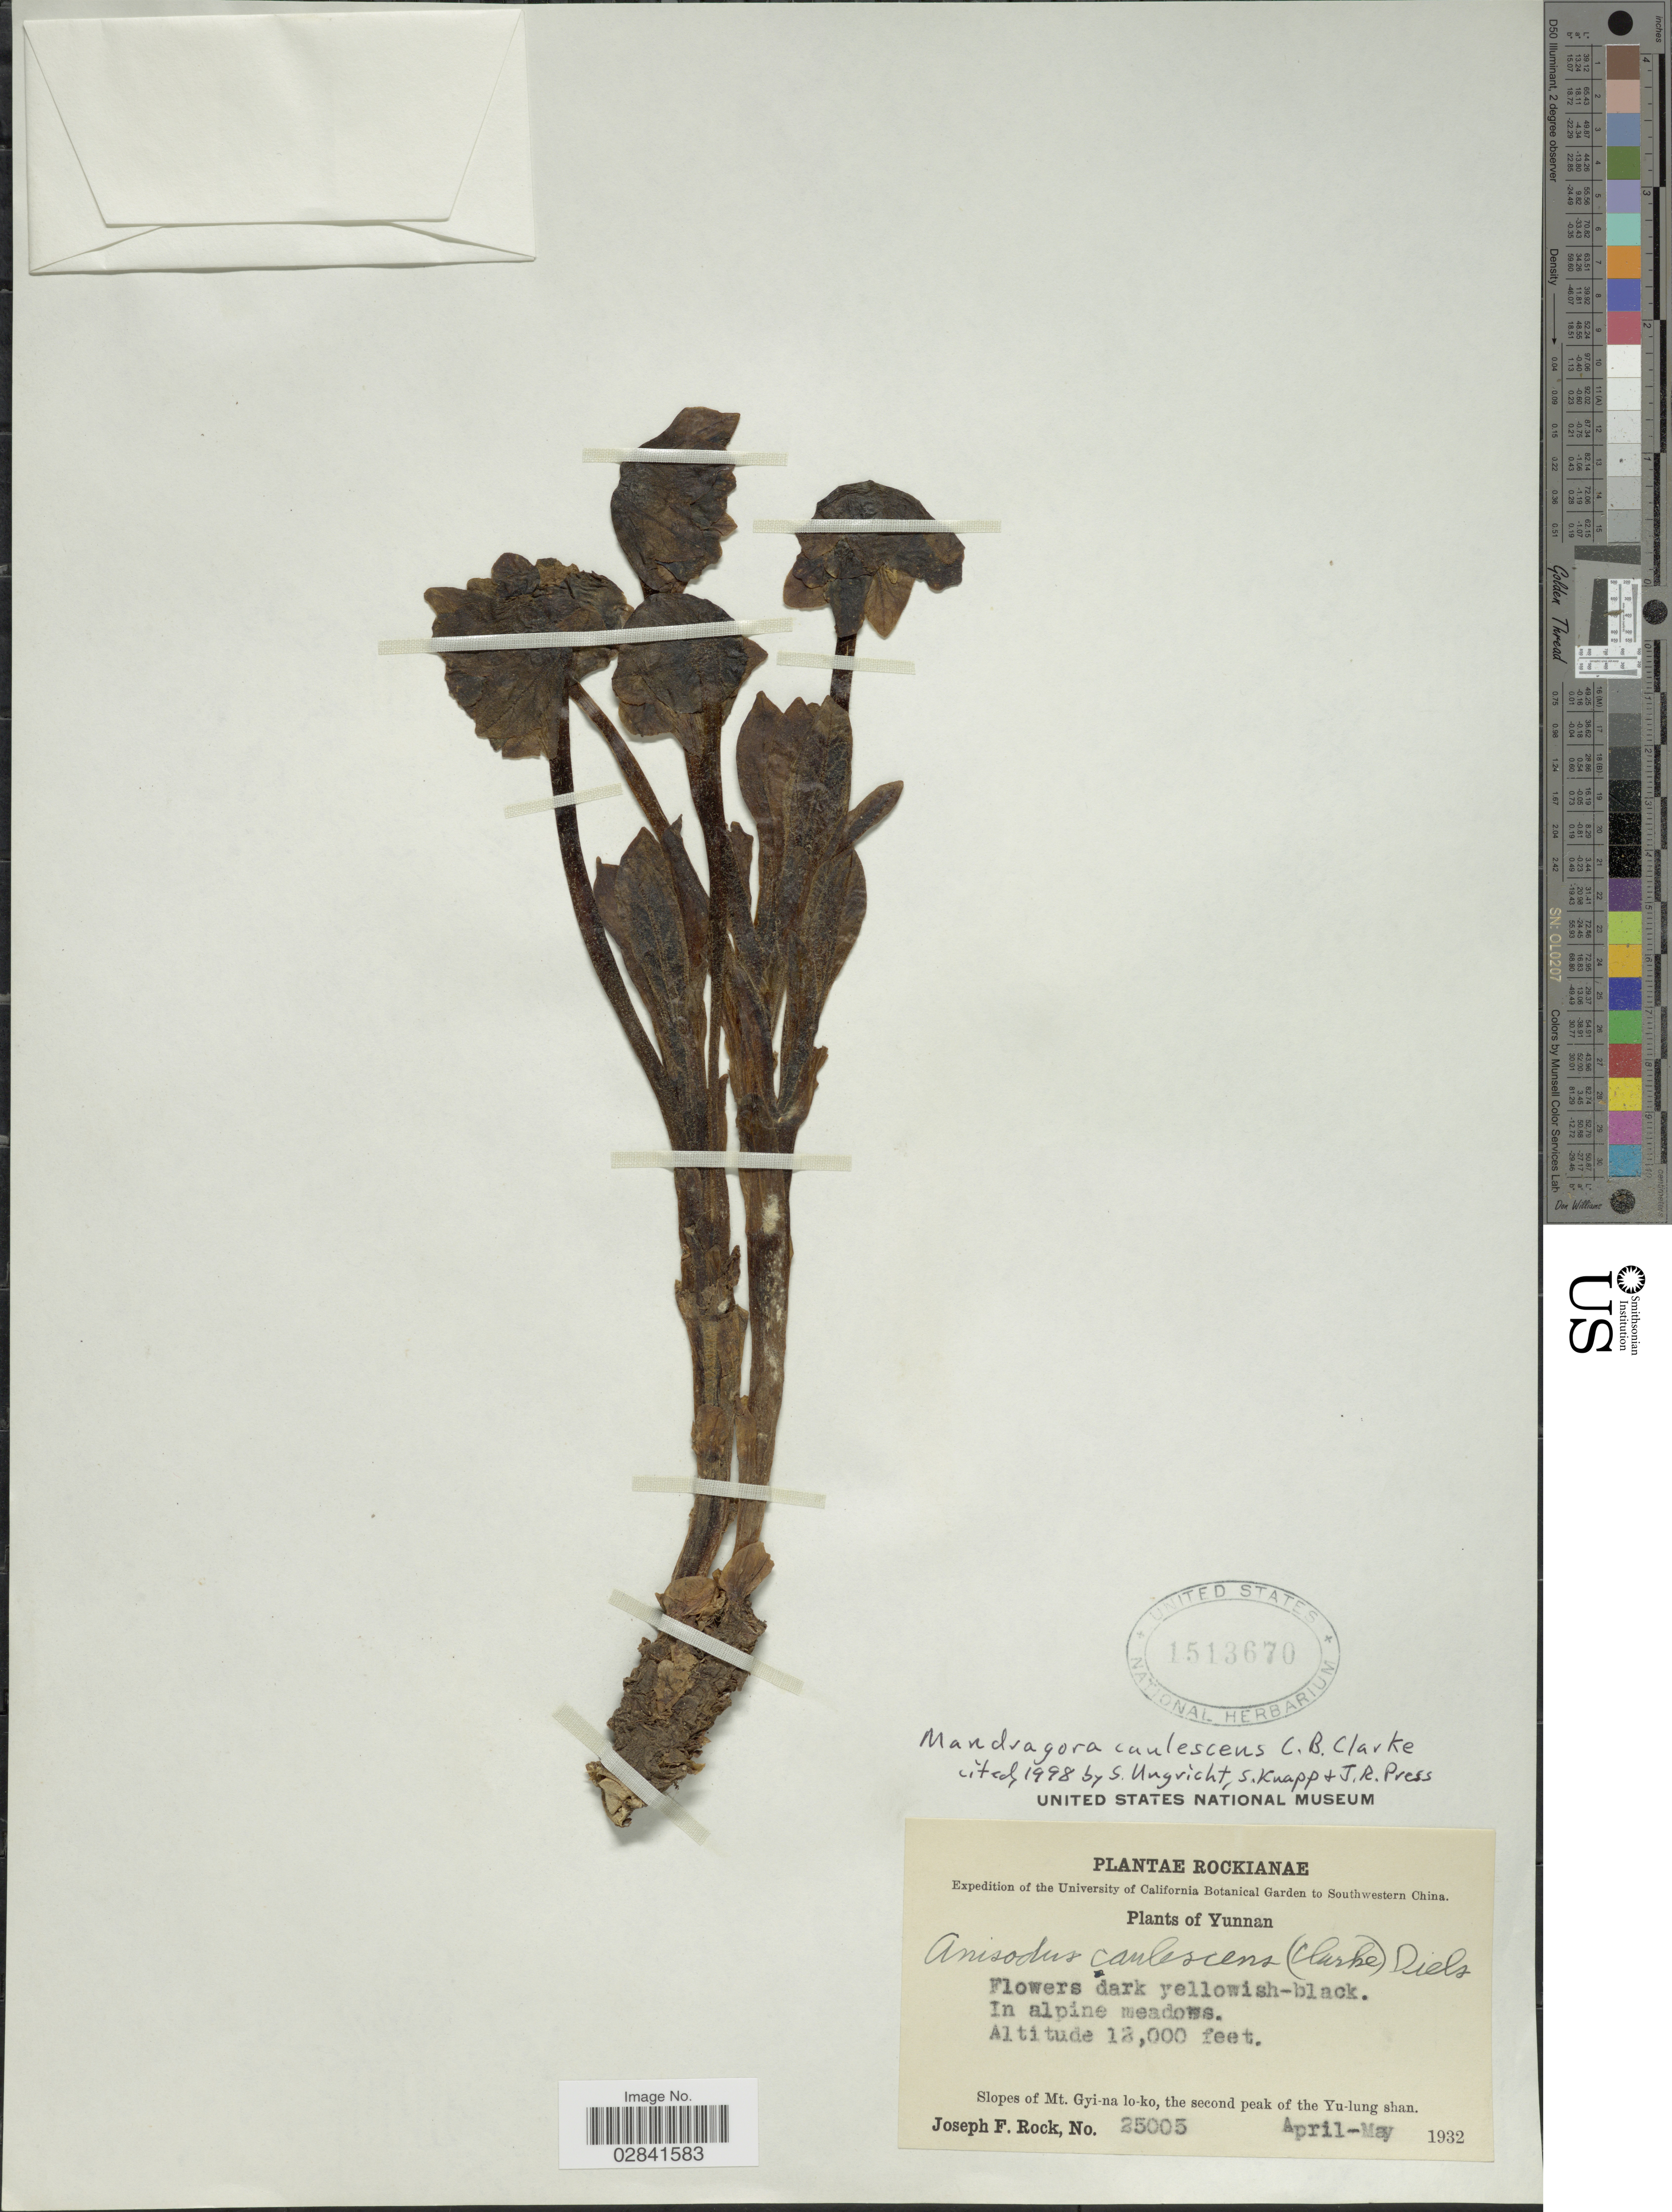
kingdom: Plantae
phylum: Tracheophyta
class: Magnoliopsida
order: Solanales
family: Solanaceae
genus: Mandragora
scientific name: Mandragora caulescens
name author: C.B. Clarke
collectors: J. F. Rock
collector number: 25005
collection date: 1932-04/1932-05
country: China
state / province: Yunnan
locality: Slopes of Mt. Gyi-na lo-ko, the second peak of the Yu-lung shan.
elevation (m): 3658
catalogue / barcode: US 1513670